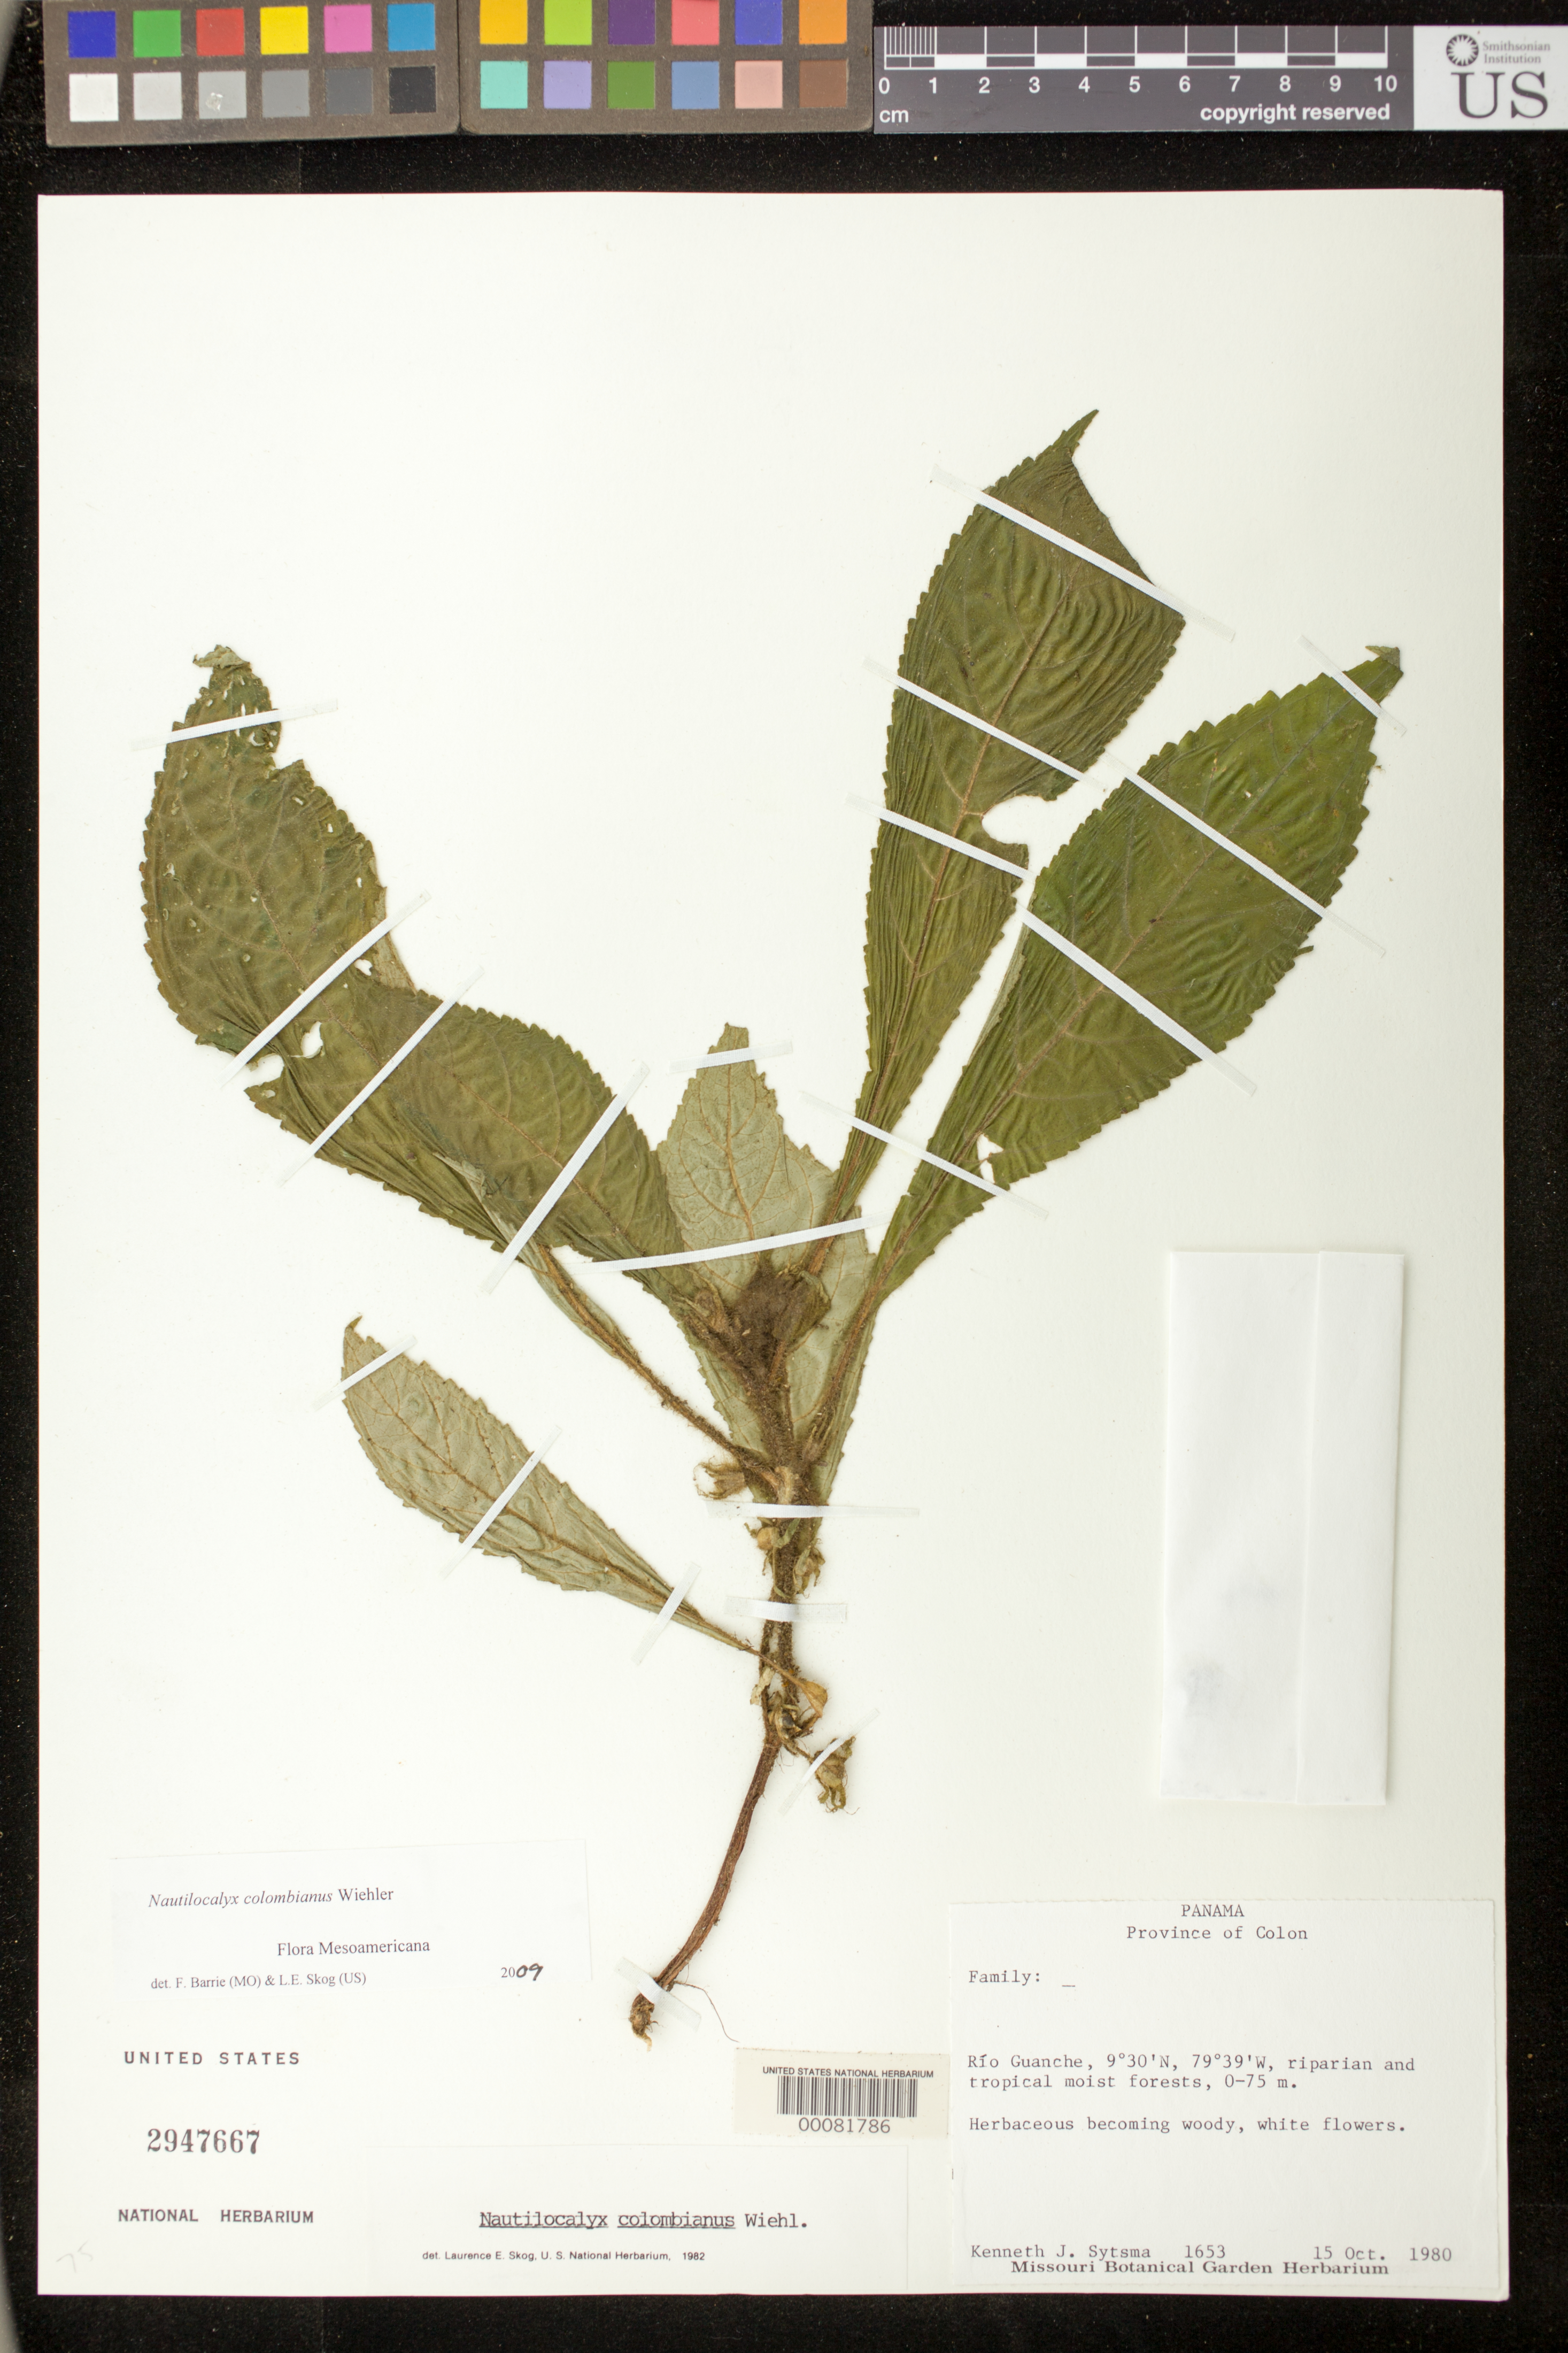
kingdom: Plantae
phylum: Tracheophyta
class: Magnoliopsida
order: Lamiales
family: Gesneriaceae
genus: Nautilocalyx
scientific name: Nautilocalyx colombianus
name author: Wiehler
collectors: K. J. Sytsma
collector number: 1653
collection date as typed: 15 Oct 1980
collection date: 1980-10-15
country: Panama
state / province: Colón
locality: Rio Guanche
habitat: Riparian and tropical moist forests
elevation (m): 0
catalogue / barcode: US 2947667